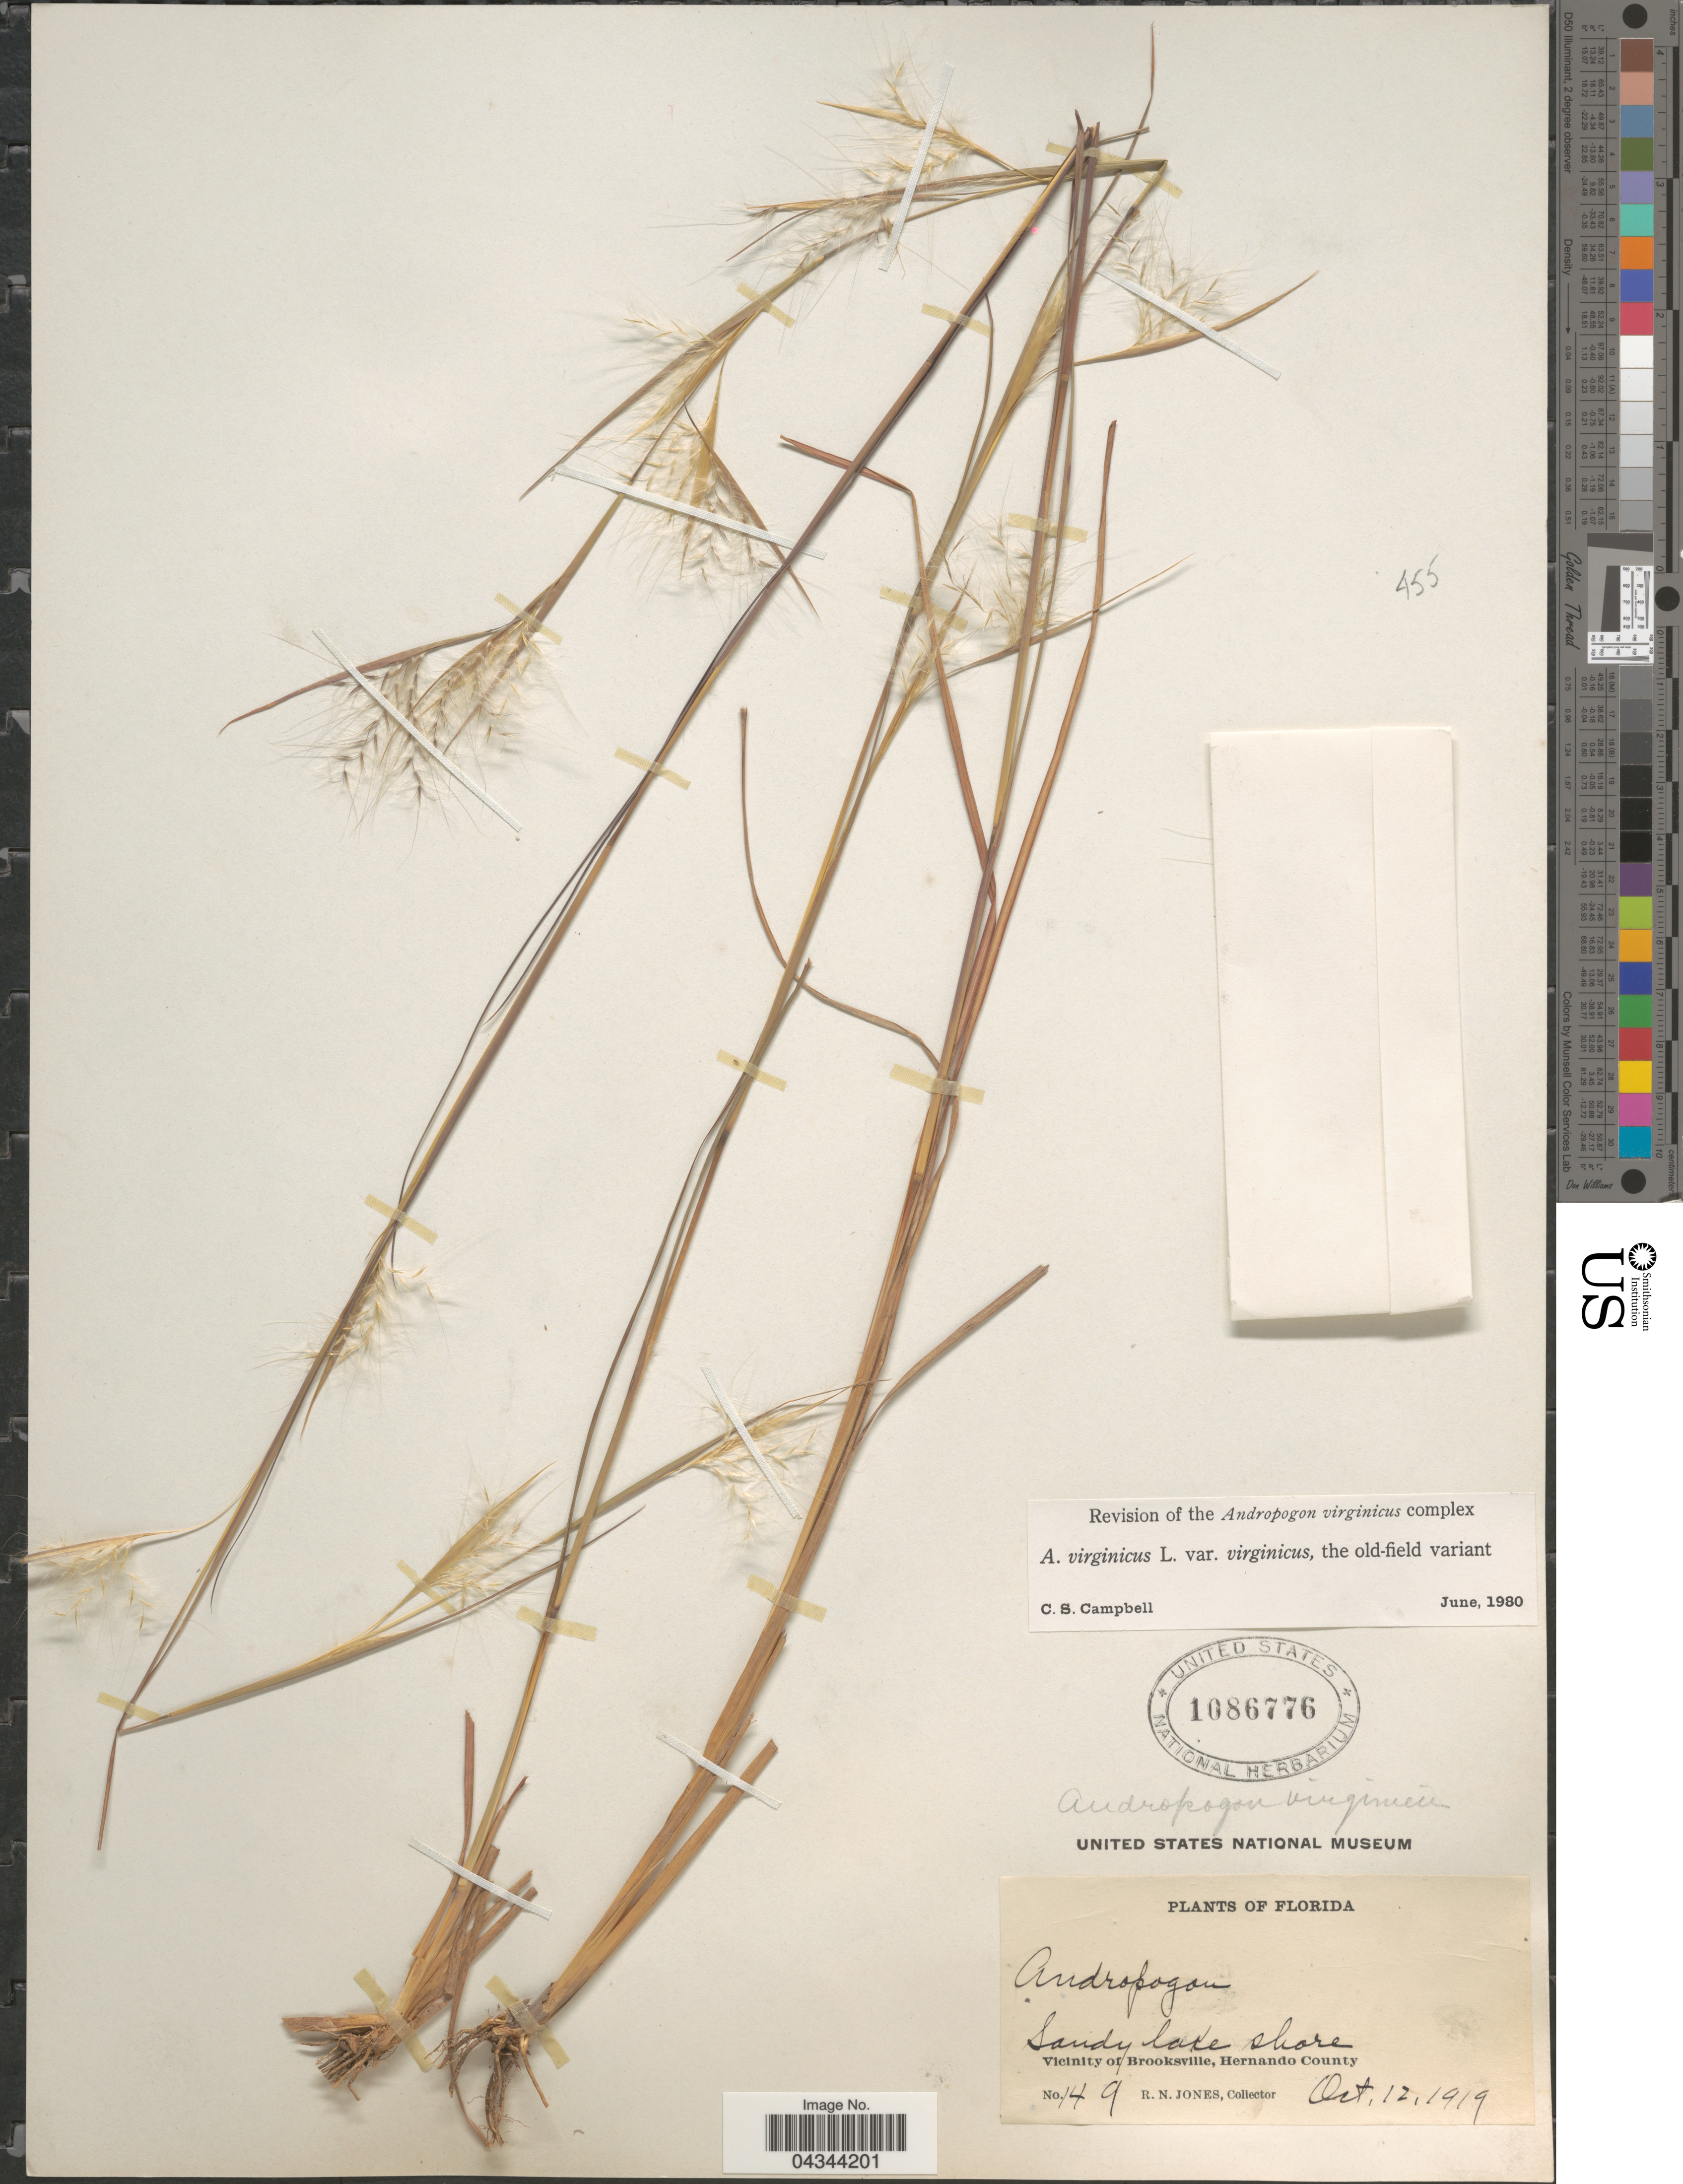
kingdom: Plantae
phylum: Tracheophyta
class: Liliopsida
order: Poales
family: Poaceae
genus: Andropogon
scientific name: Andropogon virginicus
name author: L.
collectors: R. N. Jones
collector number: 149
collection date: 1919-10-12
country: United States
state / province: Florida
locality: Vicinity of Brooksville, Hernando County.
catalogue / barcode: US 1086776